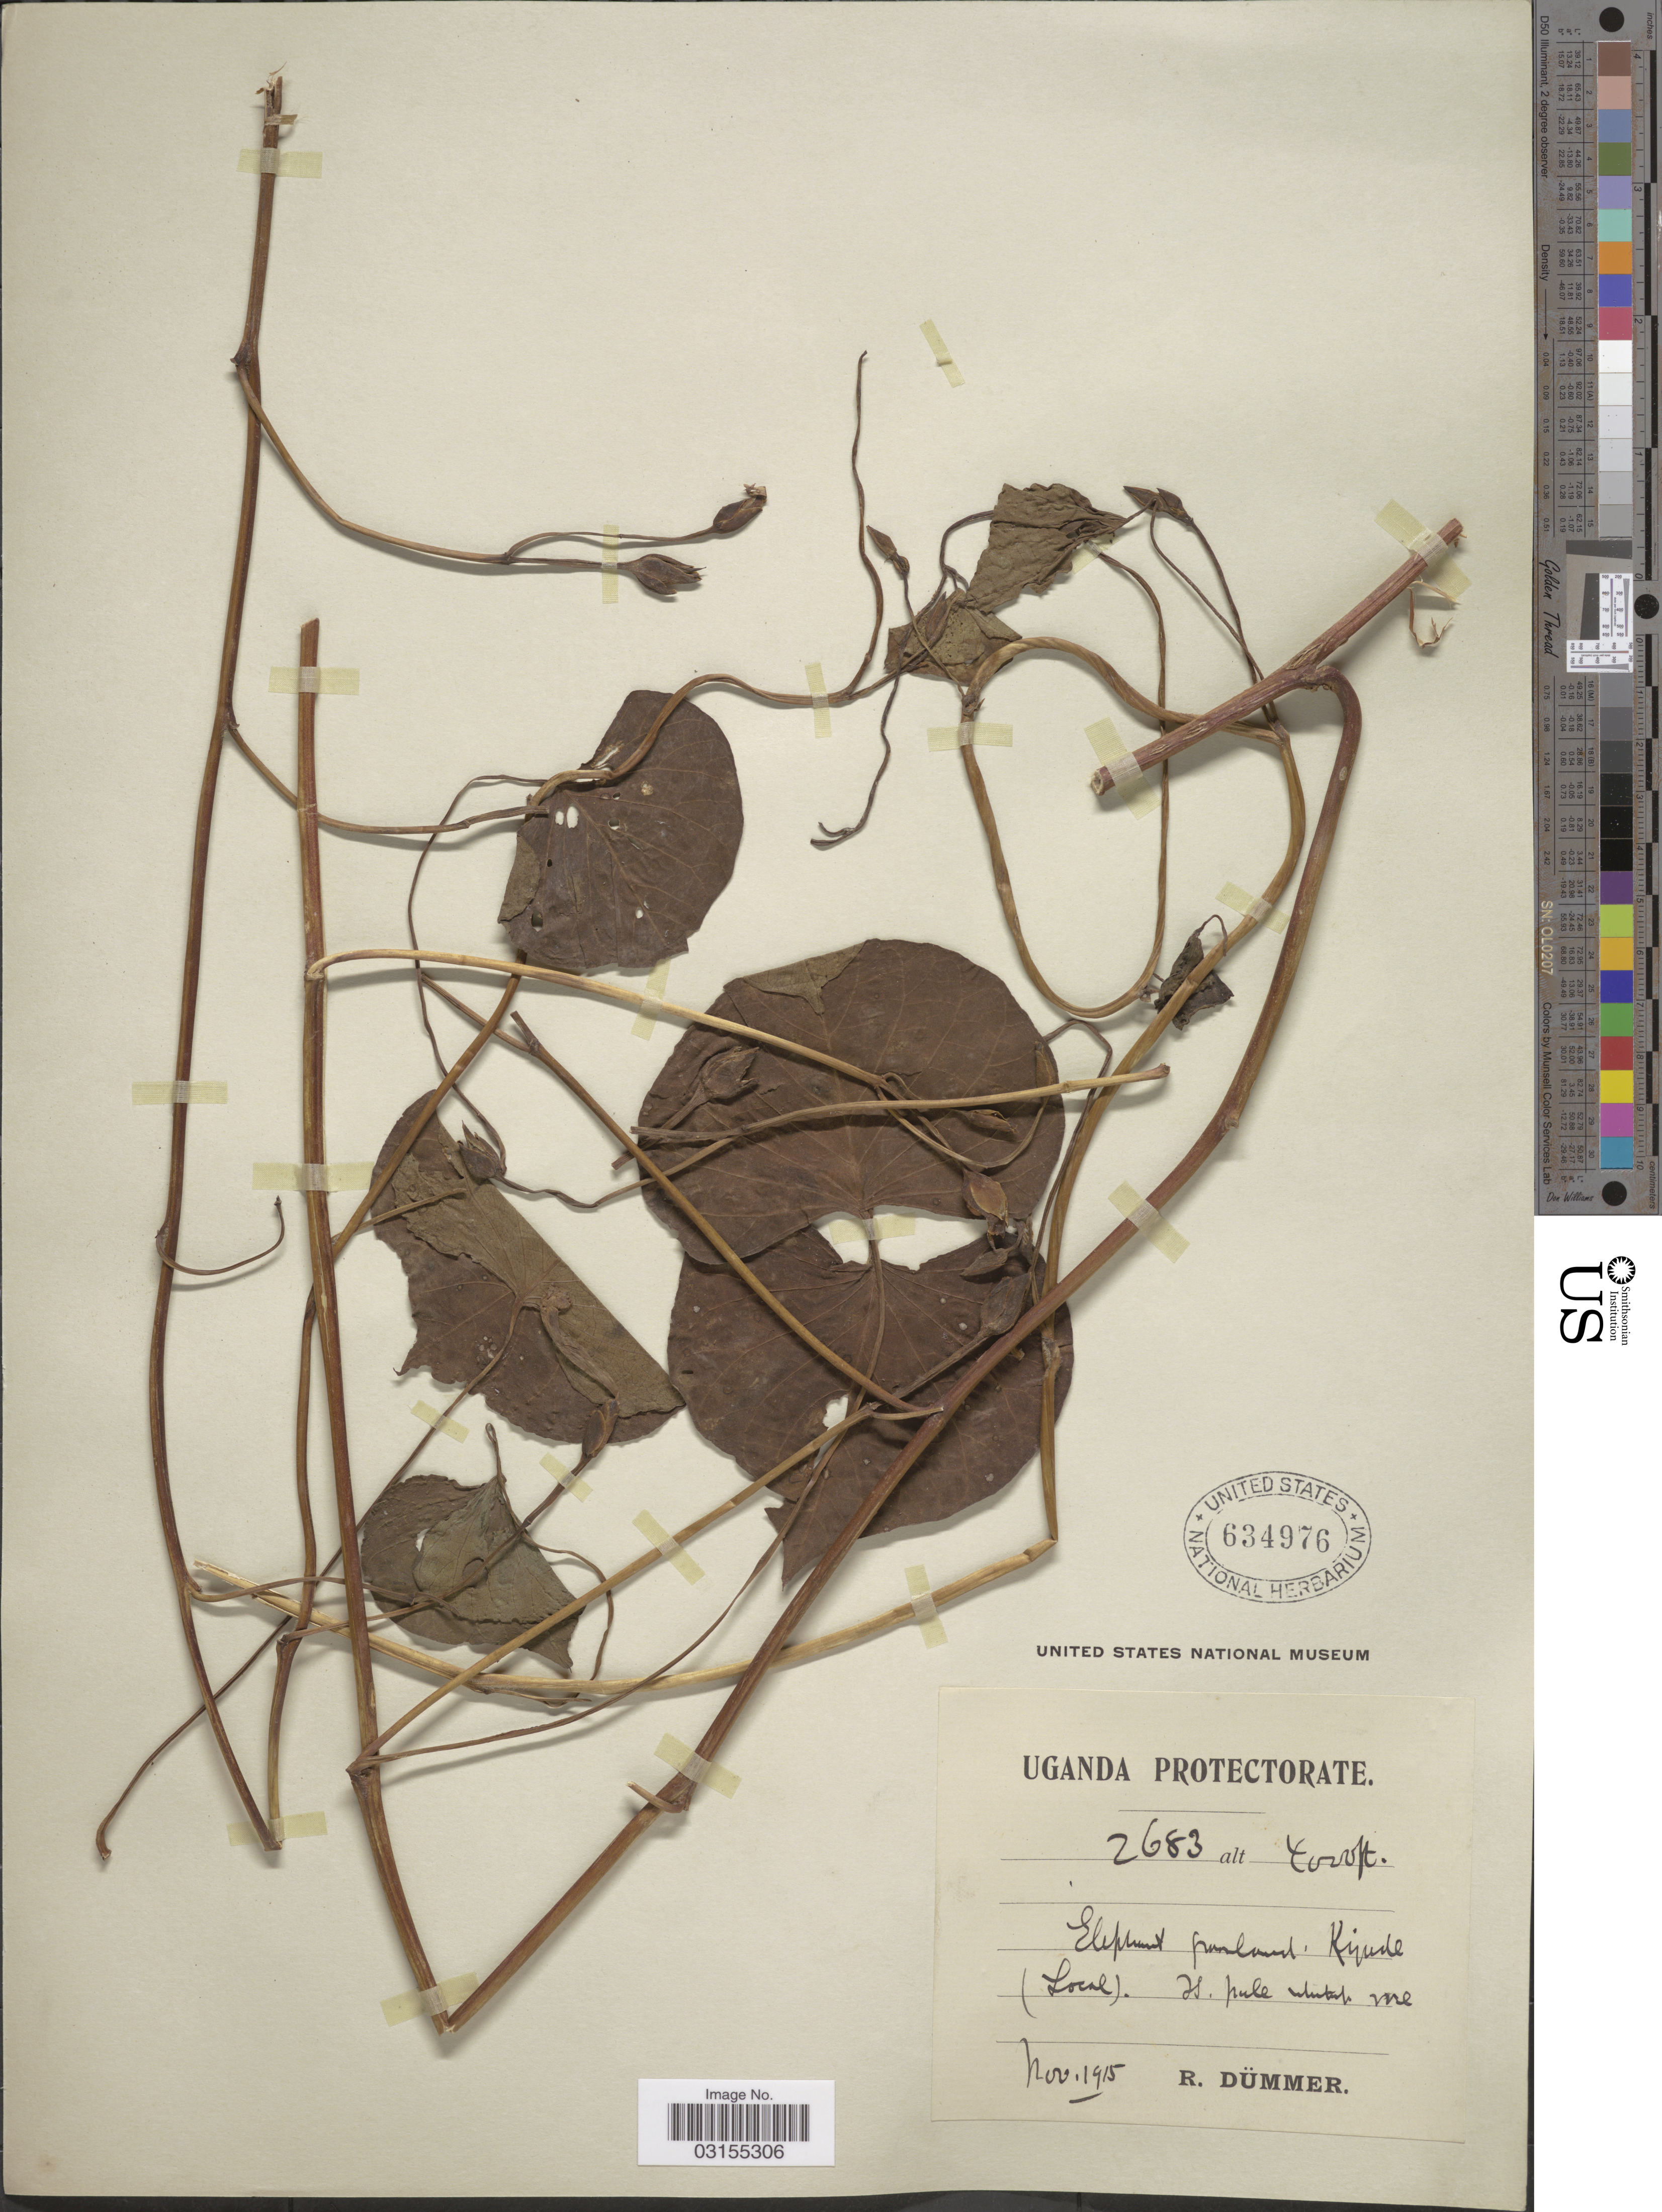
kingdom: Plantae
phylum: Tracheophyta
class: Magnoliopsida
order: Solanales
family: Convolvulaceae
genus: Ipomoea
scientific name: Ipomoea sp.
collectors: R. A. Dümmer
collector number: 2683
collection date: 1915-11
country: Uganda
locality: Uganda Protectorate. Elephant grassland, Kigude.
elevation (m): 1219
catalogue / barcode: US 634976